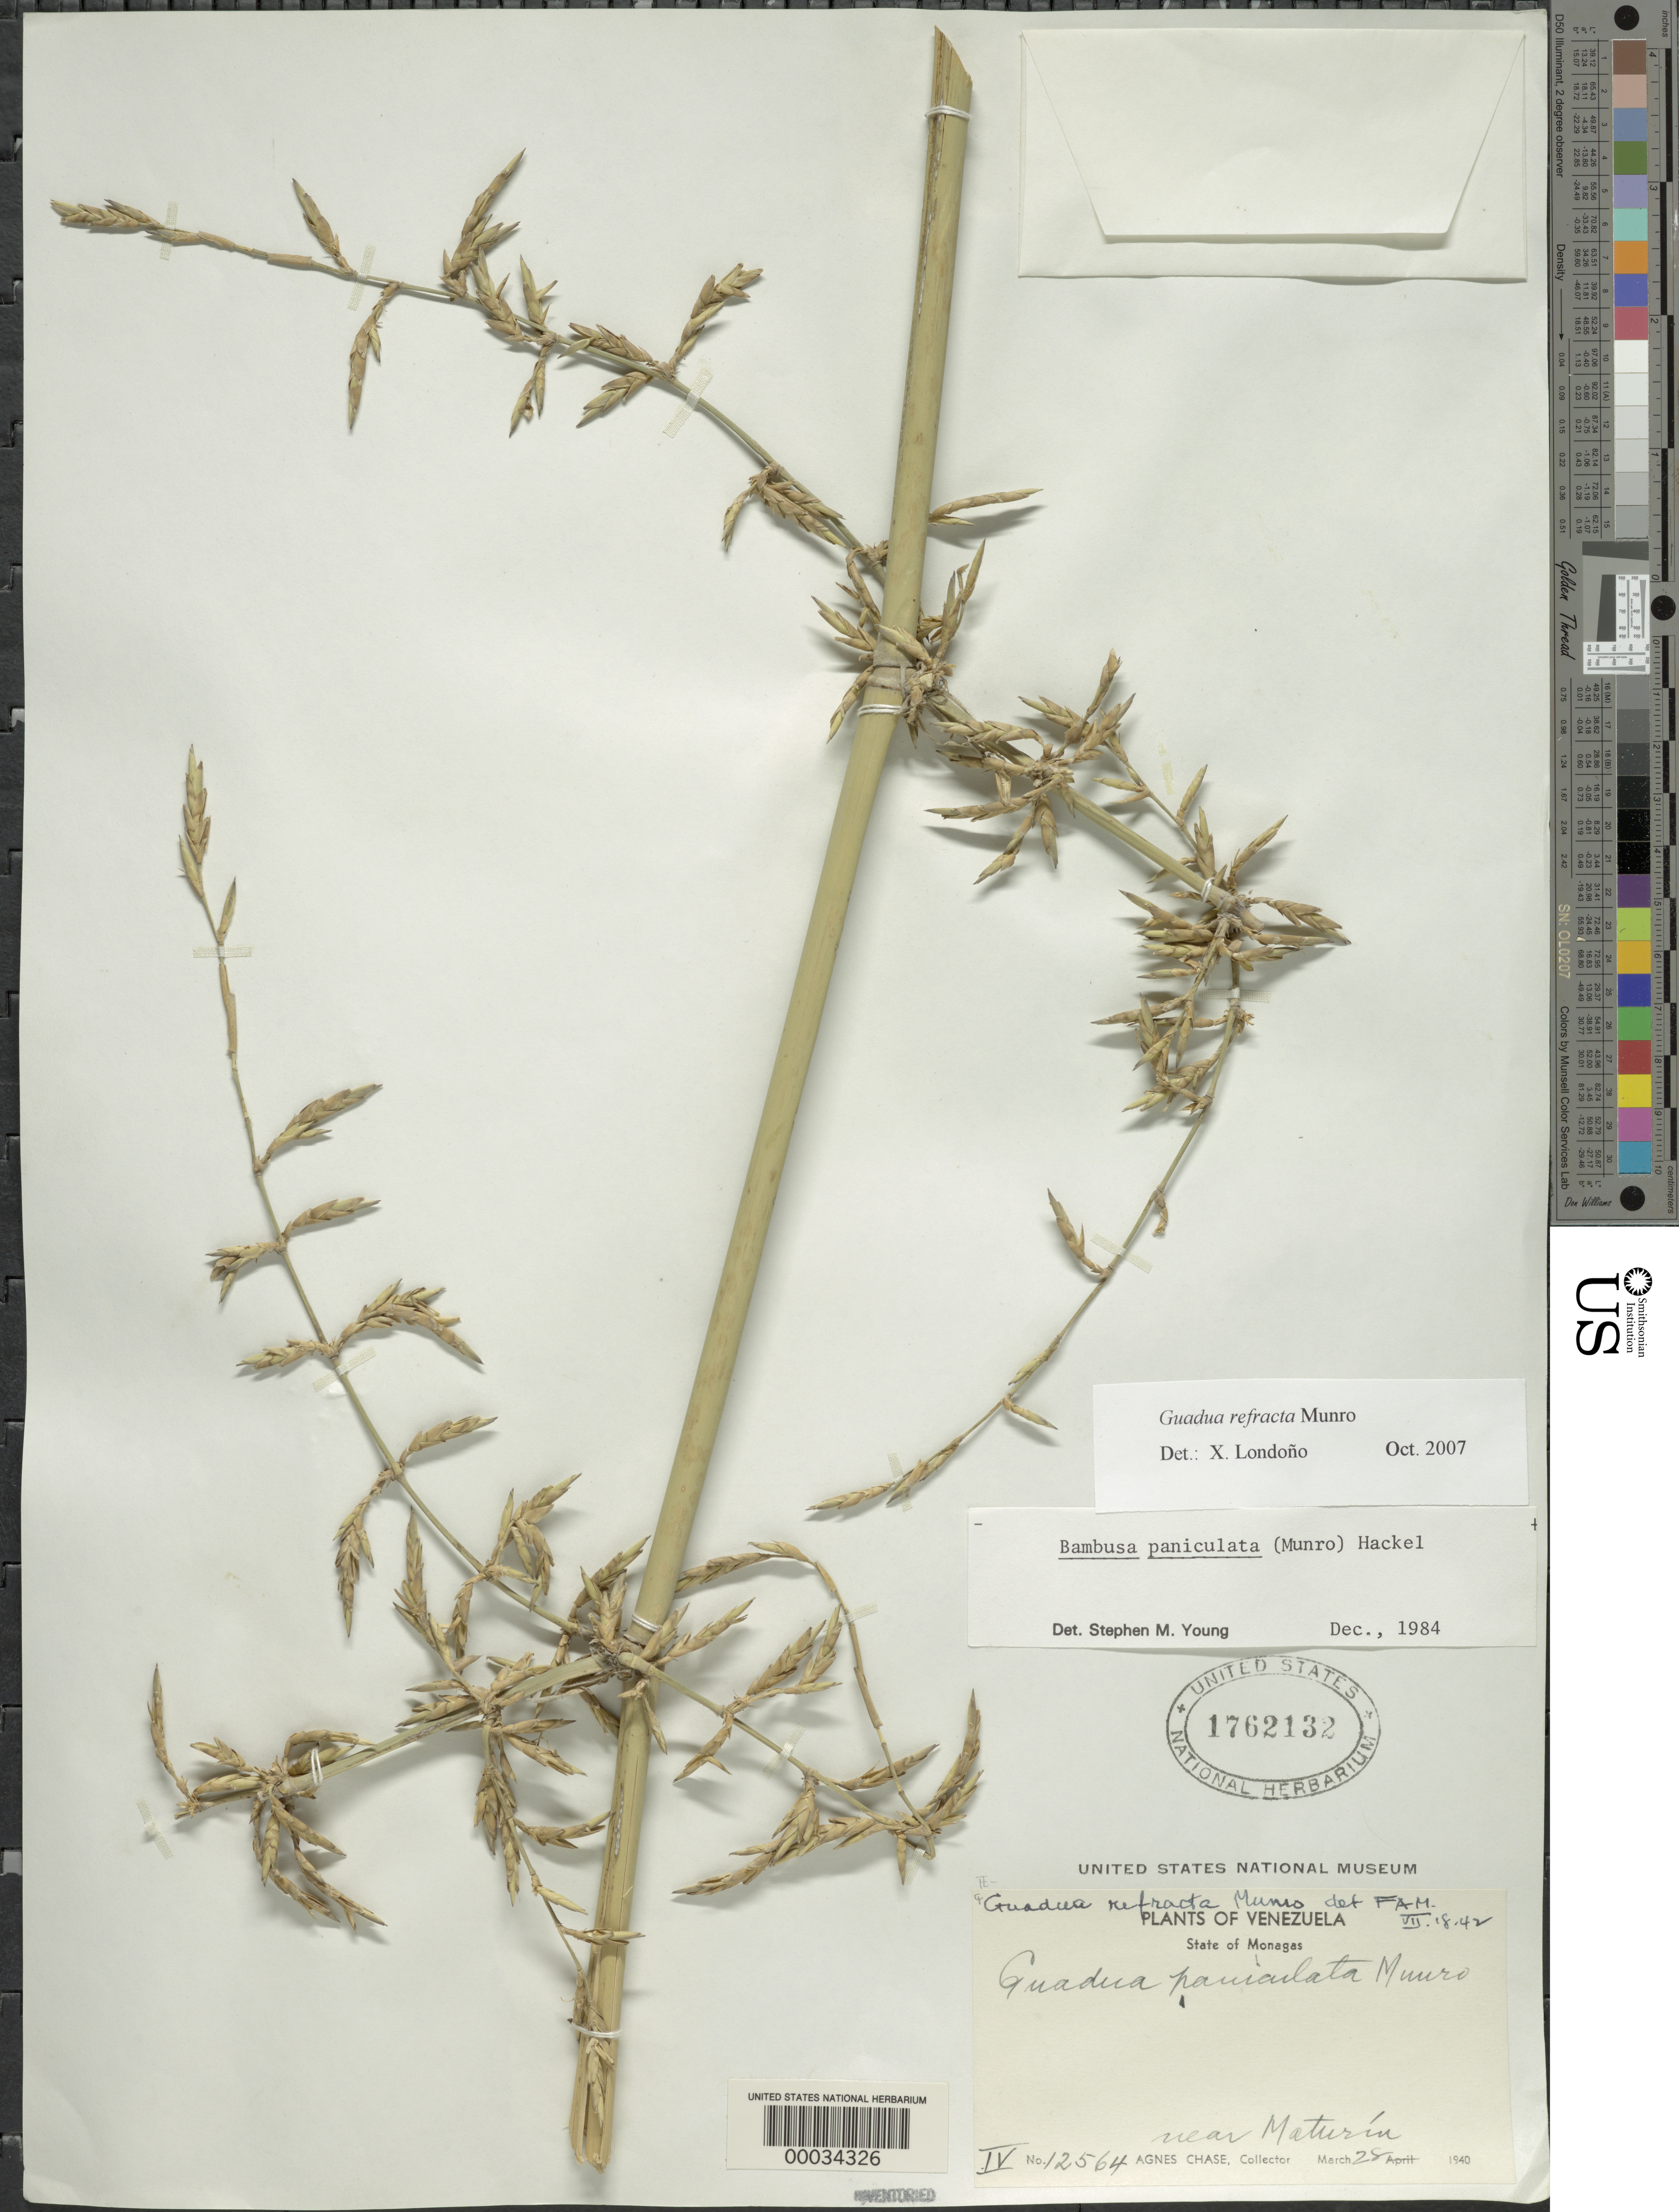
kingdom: Plantae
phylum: Tracheophyta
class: Liliopsida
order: Poales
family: Poaceae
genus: Guadua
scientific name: Guadua venezuelae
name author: Munro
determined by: McMurchie, Elizabeth, (UNITED STATES)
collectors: A. Chase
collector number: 12564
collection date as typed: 25 Mar 1940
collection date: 1940-03-25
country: Venezuela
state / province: Monagas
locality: Campo gauadera, la pica, maturin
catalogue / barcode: US 1762132